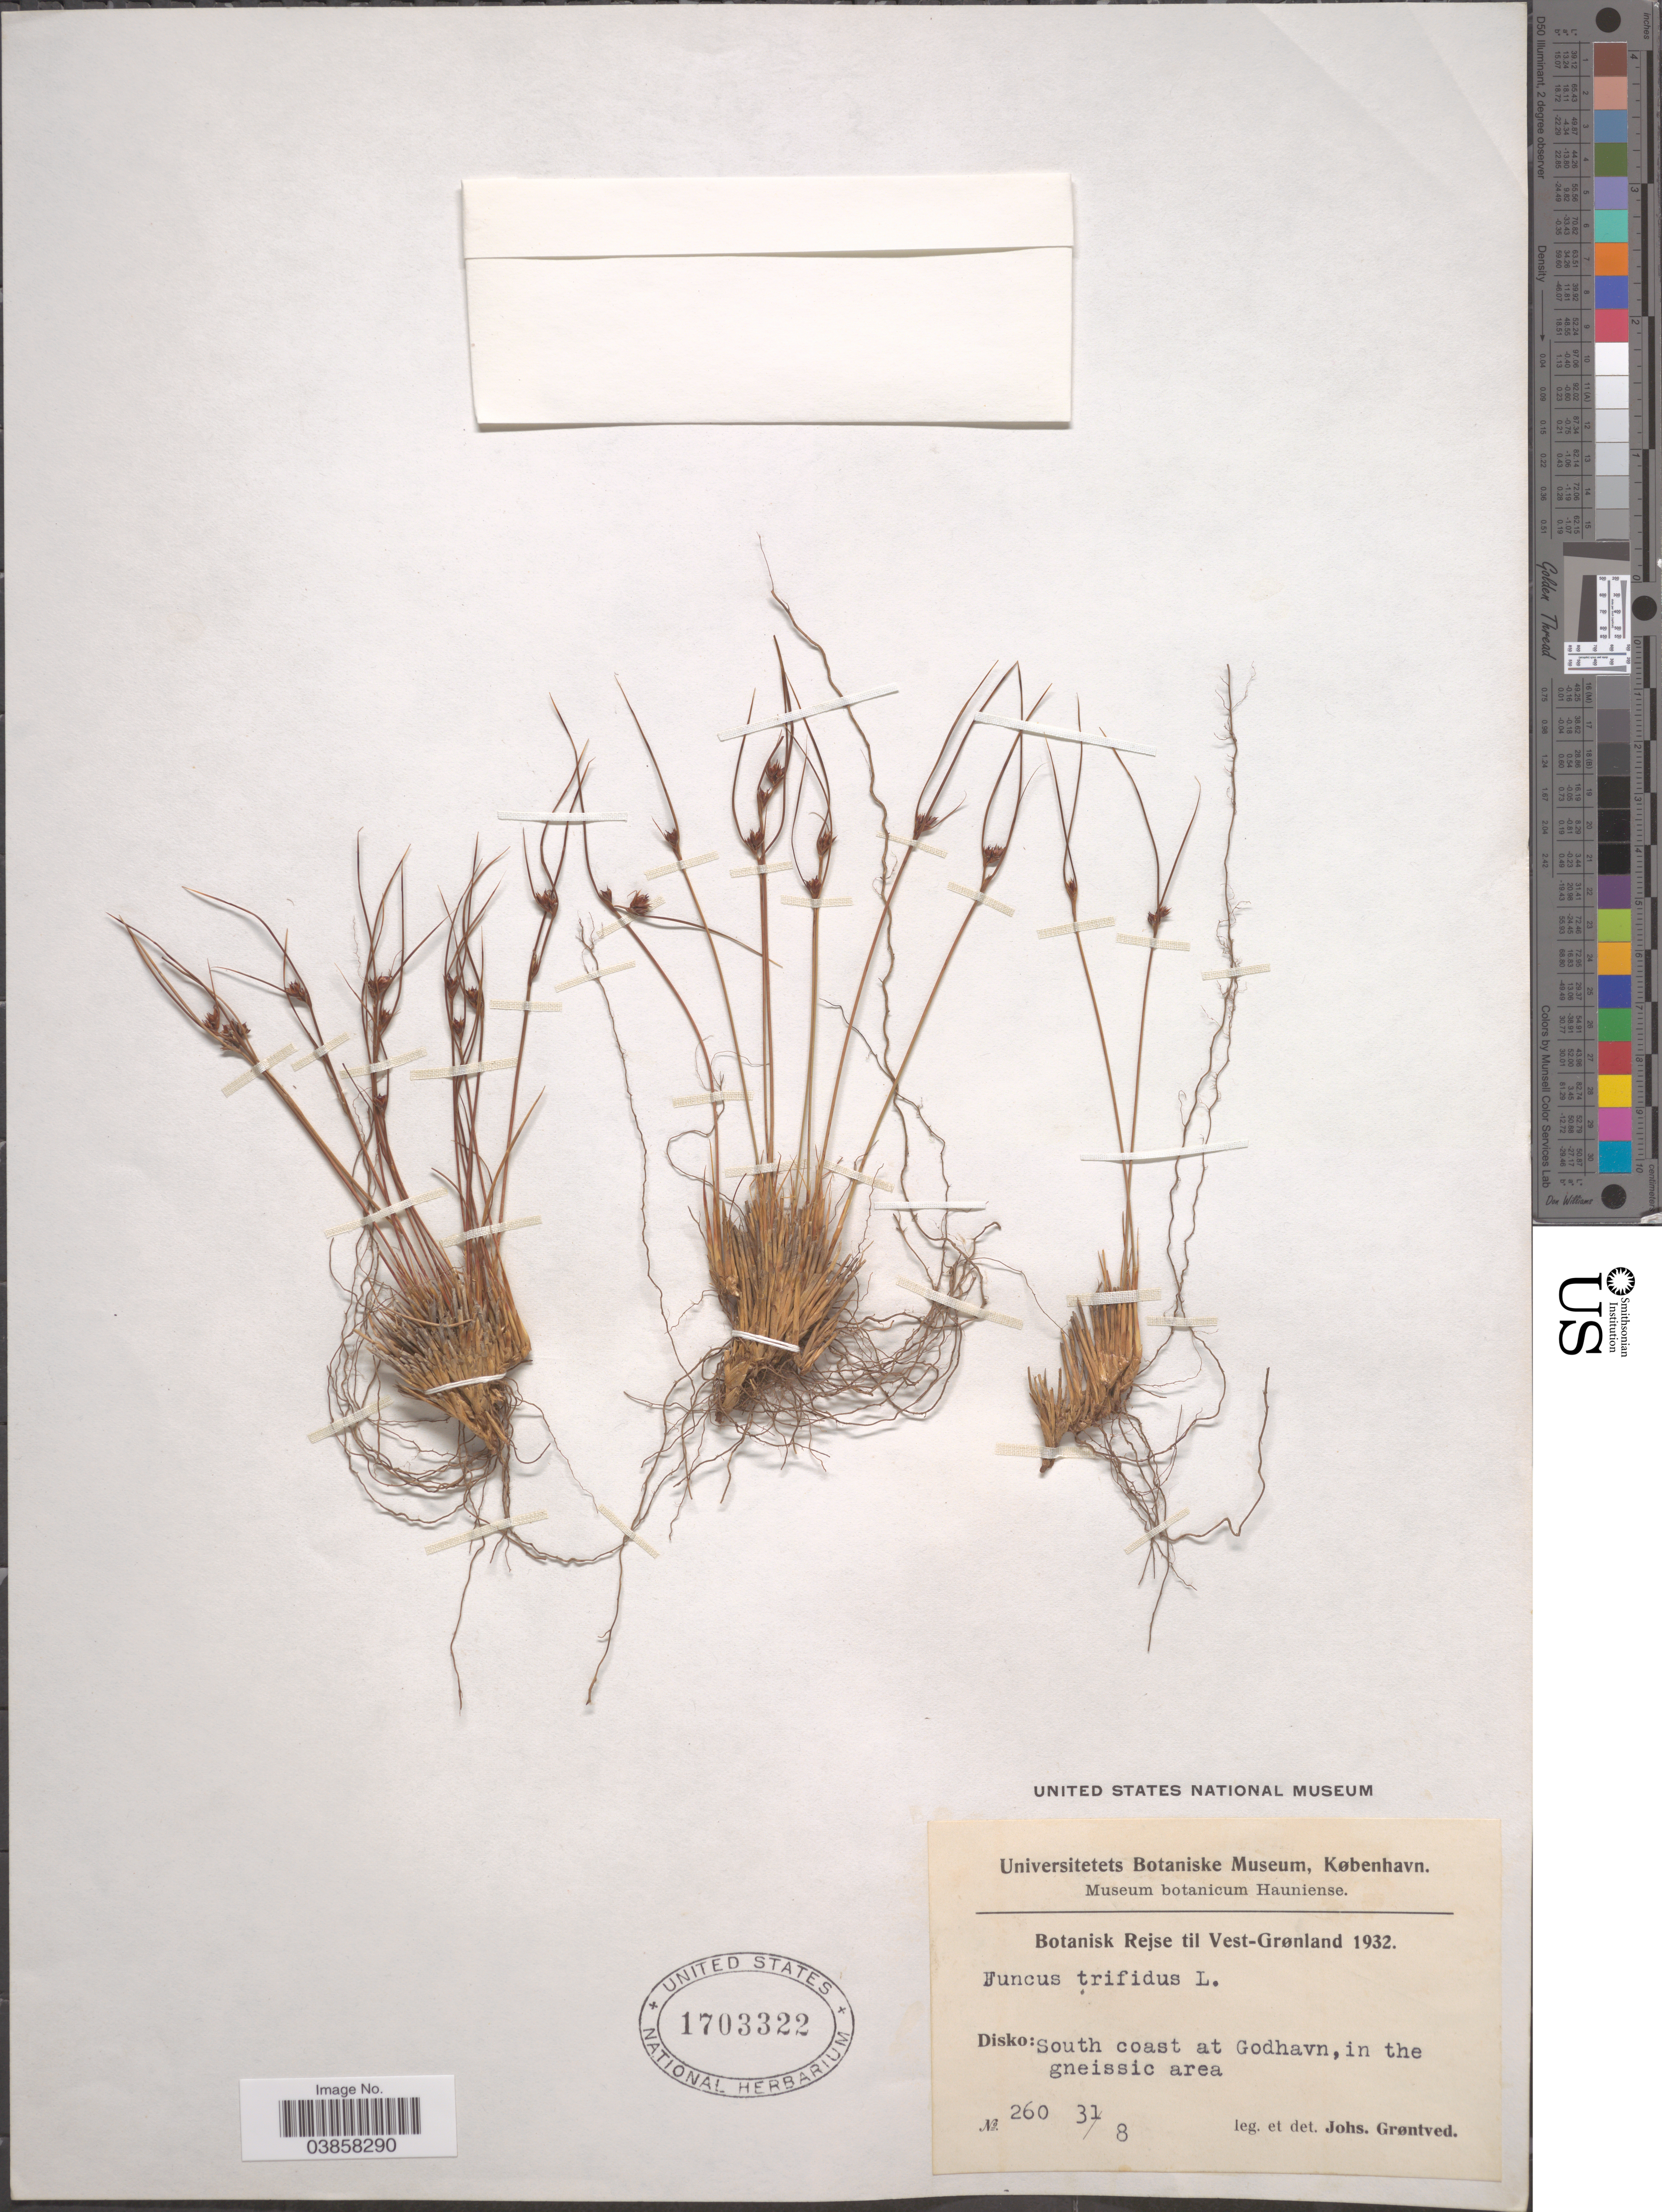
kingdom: Plantae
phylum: Tracheophyta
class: Liliopsida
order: Poales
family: Juncaceae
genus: Juncus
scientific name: Juncus trifidus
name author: L.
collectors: J. Grøntved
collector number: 260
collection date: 1932-08-31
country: Greenland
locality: Disko: South coast at Godhavn, in the gneissic area.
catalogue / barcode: US 1703322